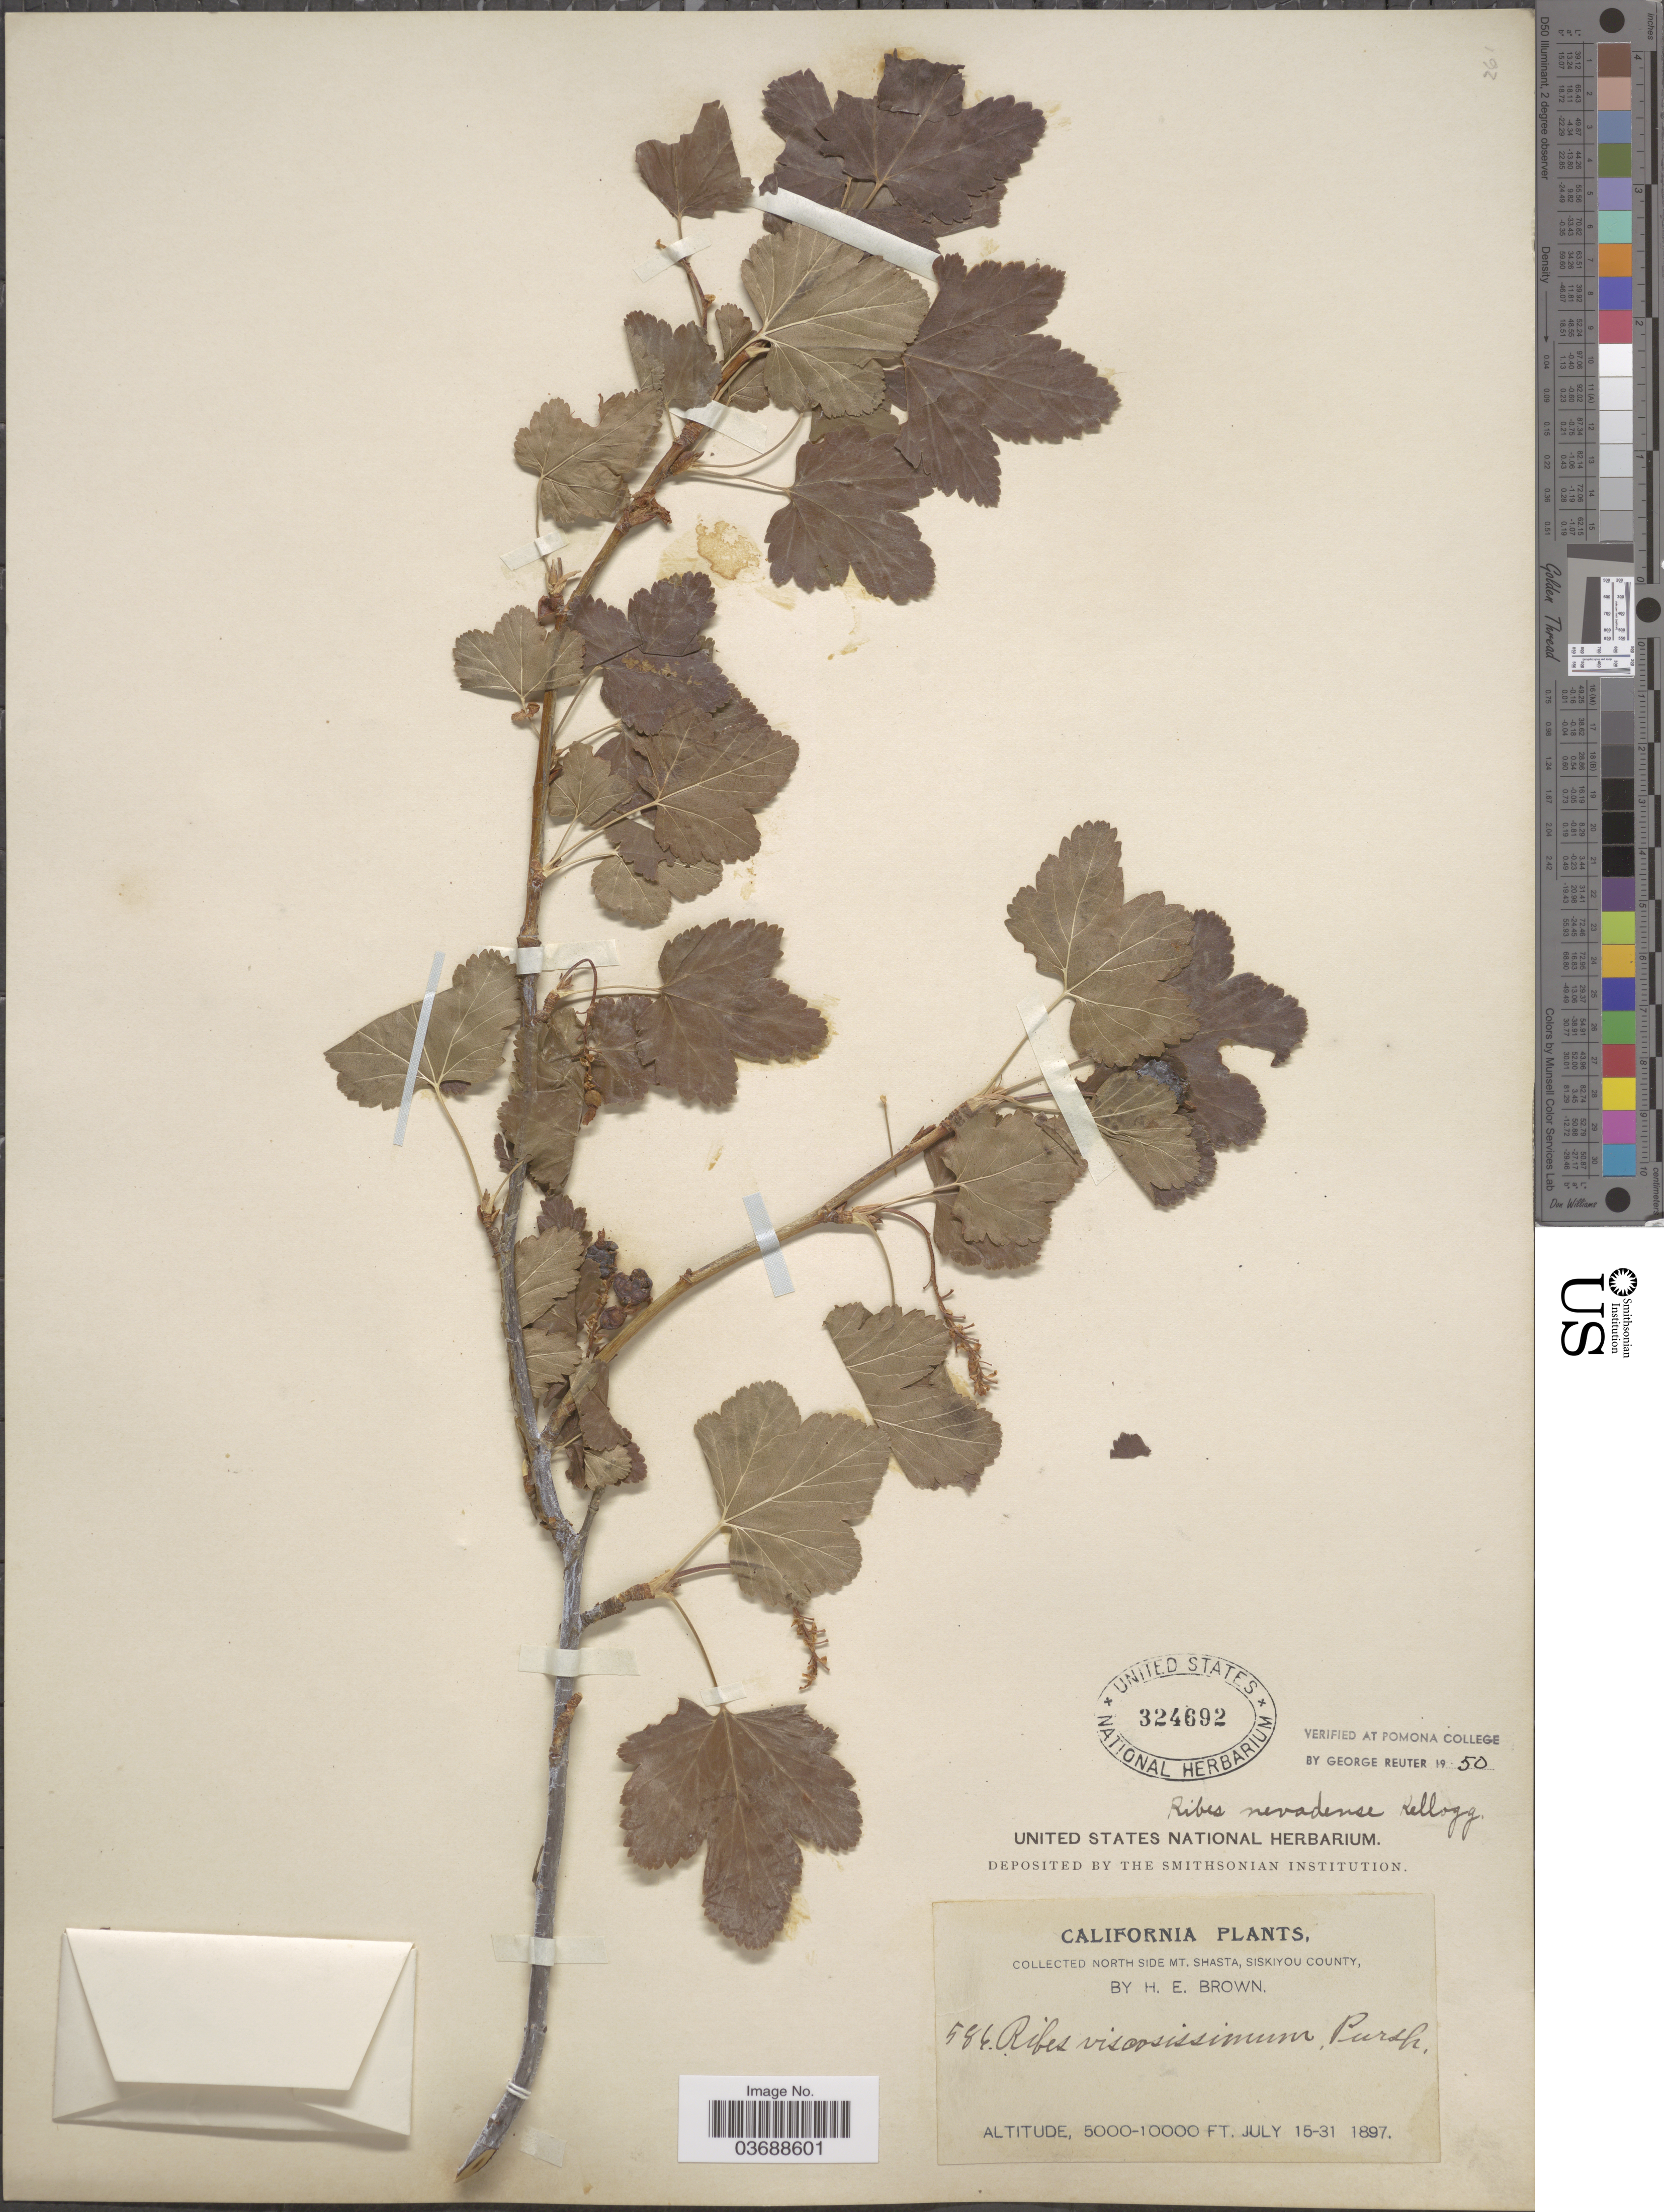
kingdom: Plantae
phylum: Tracheophyta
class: Magnoliopsida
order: Saxifragales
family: Grossulariaceae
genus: Ribes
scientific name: Ribes nevadense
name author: Kellogg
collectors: H. E. Brown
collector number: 586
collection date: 1897-07-15/1897-07-31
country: United States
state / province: California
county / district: Siskiyou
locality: North side Mt. Shasta, Siskiyou County.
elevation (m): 1524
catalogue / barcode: US 324692